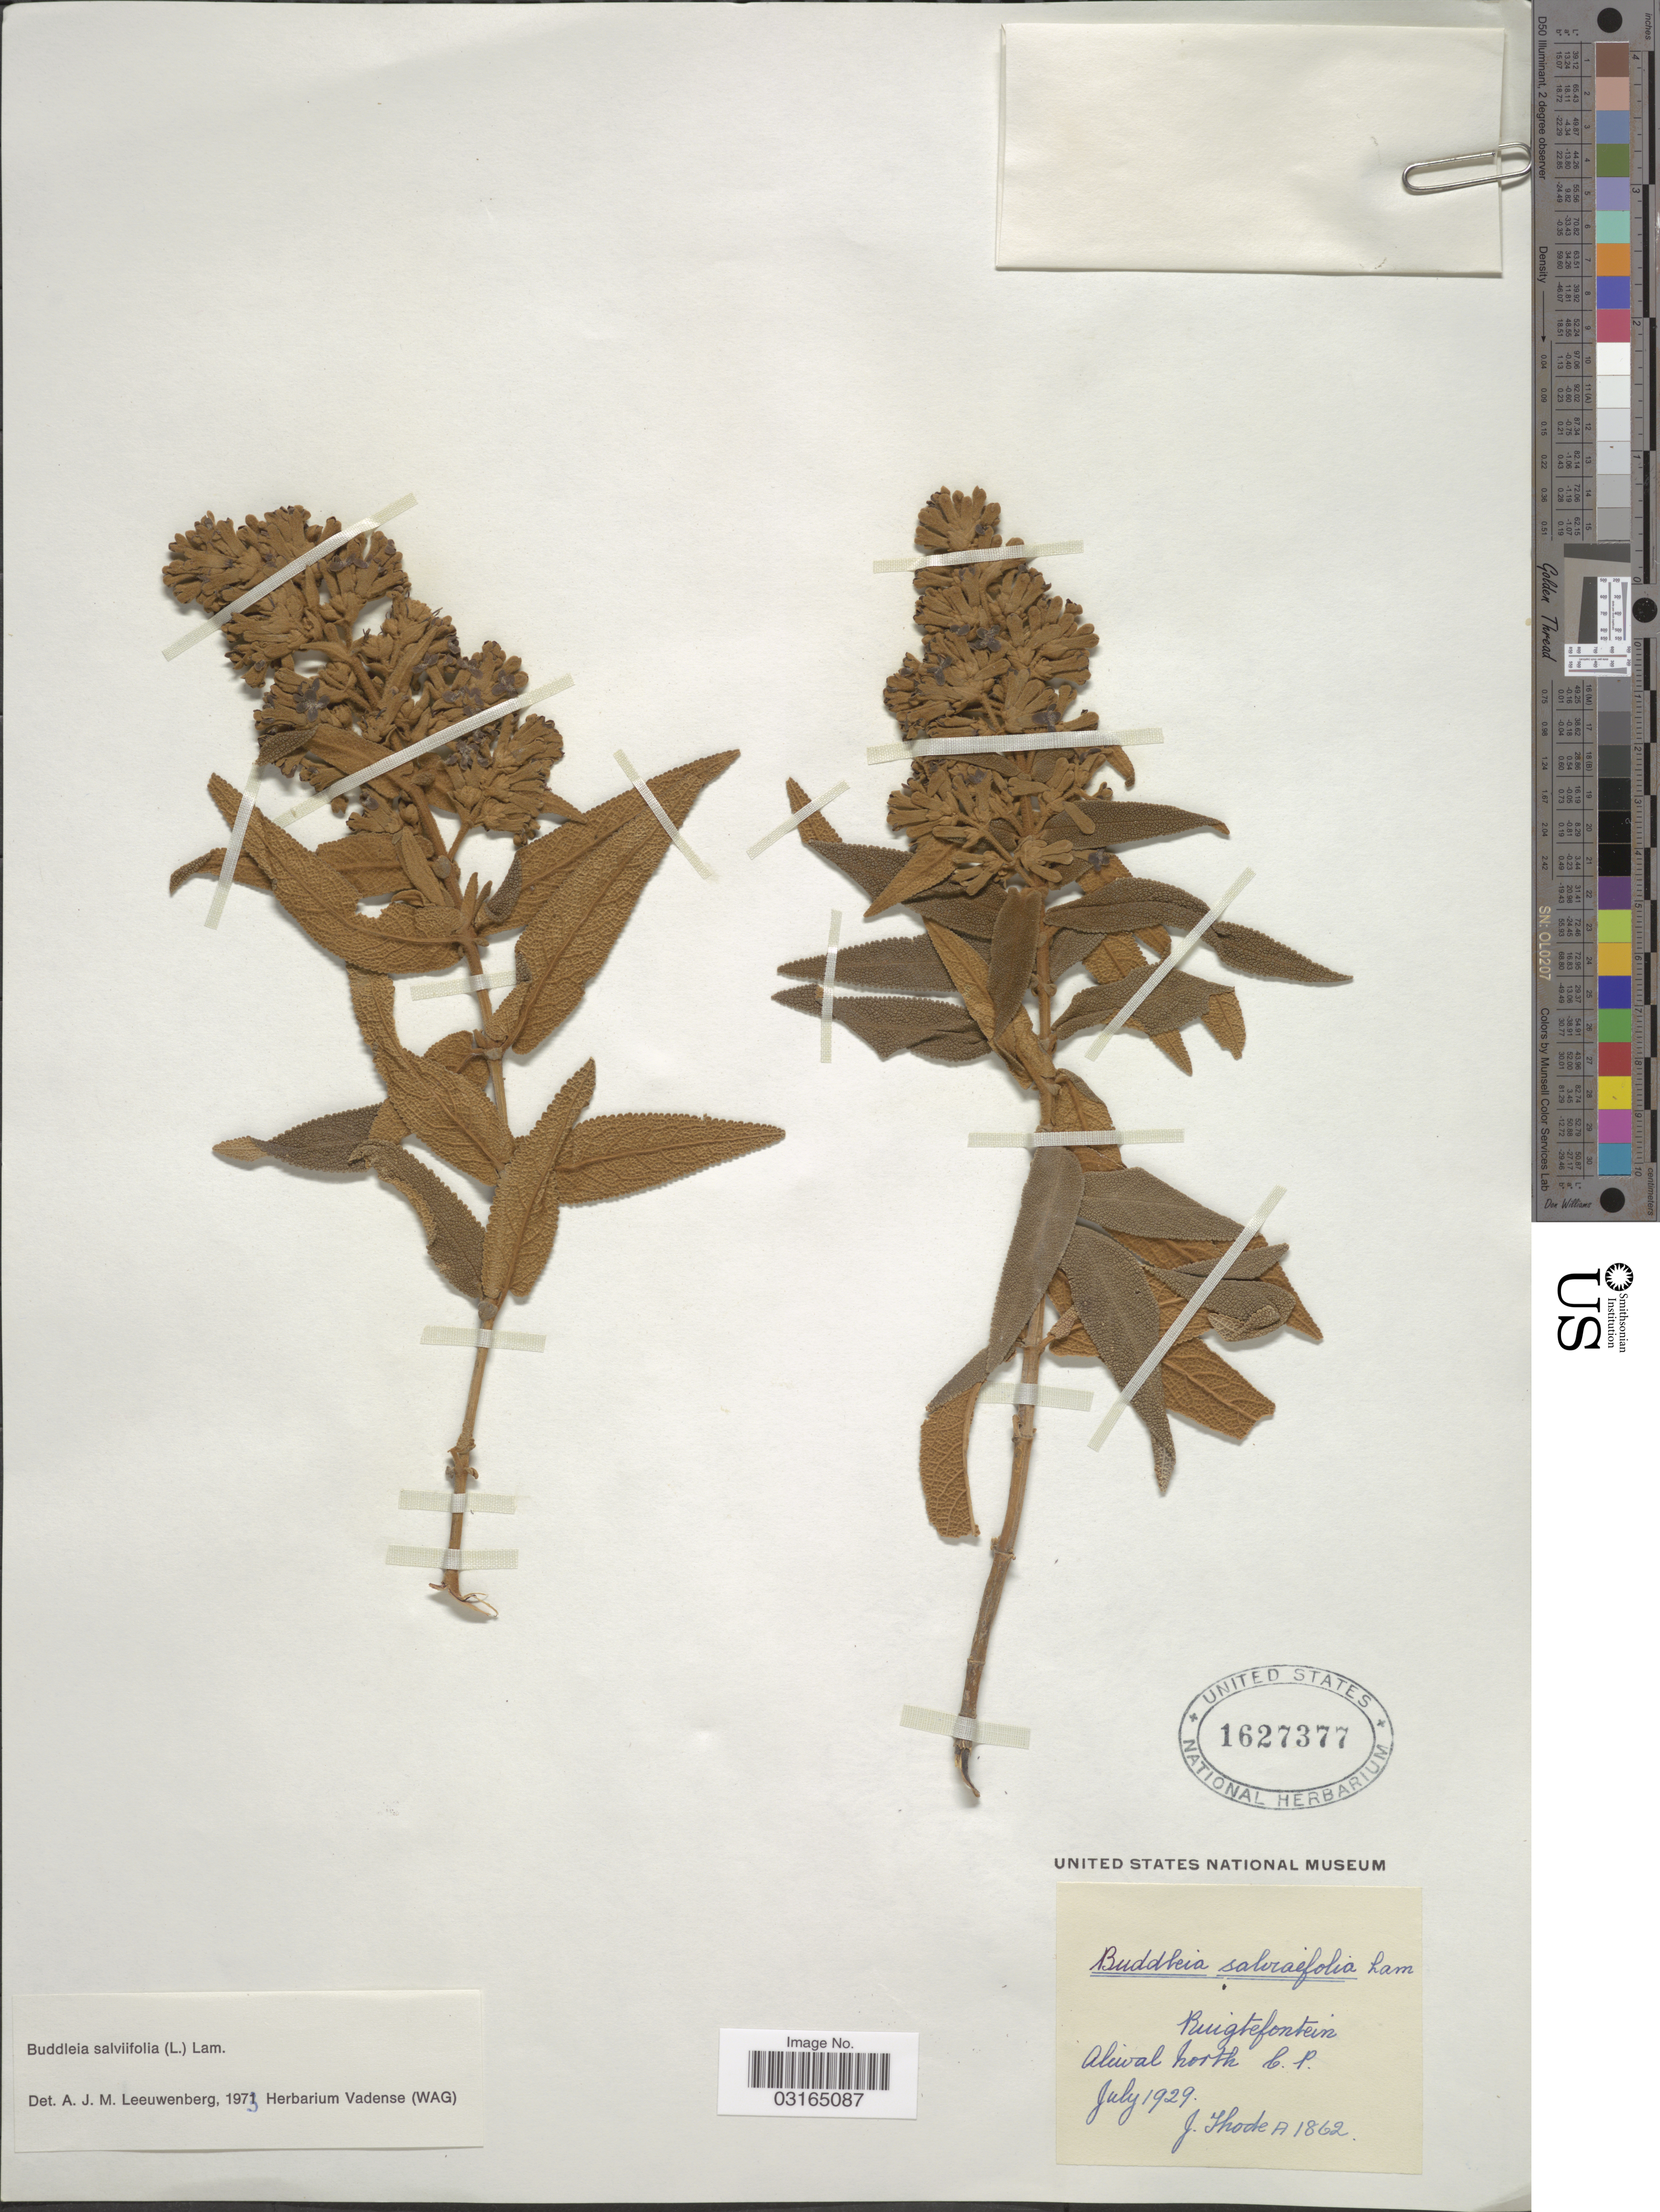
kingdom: Plantae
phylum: Tracheophyta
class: Magnoliopsida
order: Lamiales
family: Scrophulariaceae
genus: Buddleja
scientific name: Buddleja salviifolia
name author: (L.) Lam.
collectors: J. Thode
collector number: A 1862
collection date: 1929-07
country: South Africa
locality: Ruigtefontein. Aliwal north C.P.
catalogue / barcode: US 1627377